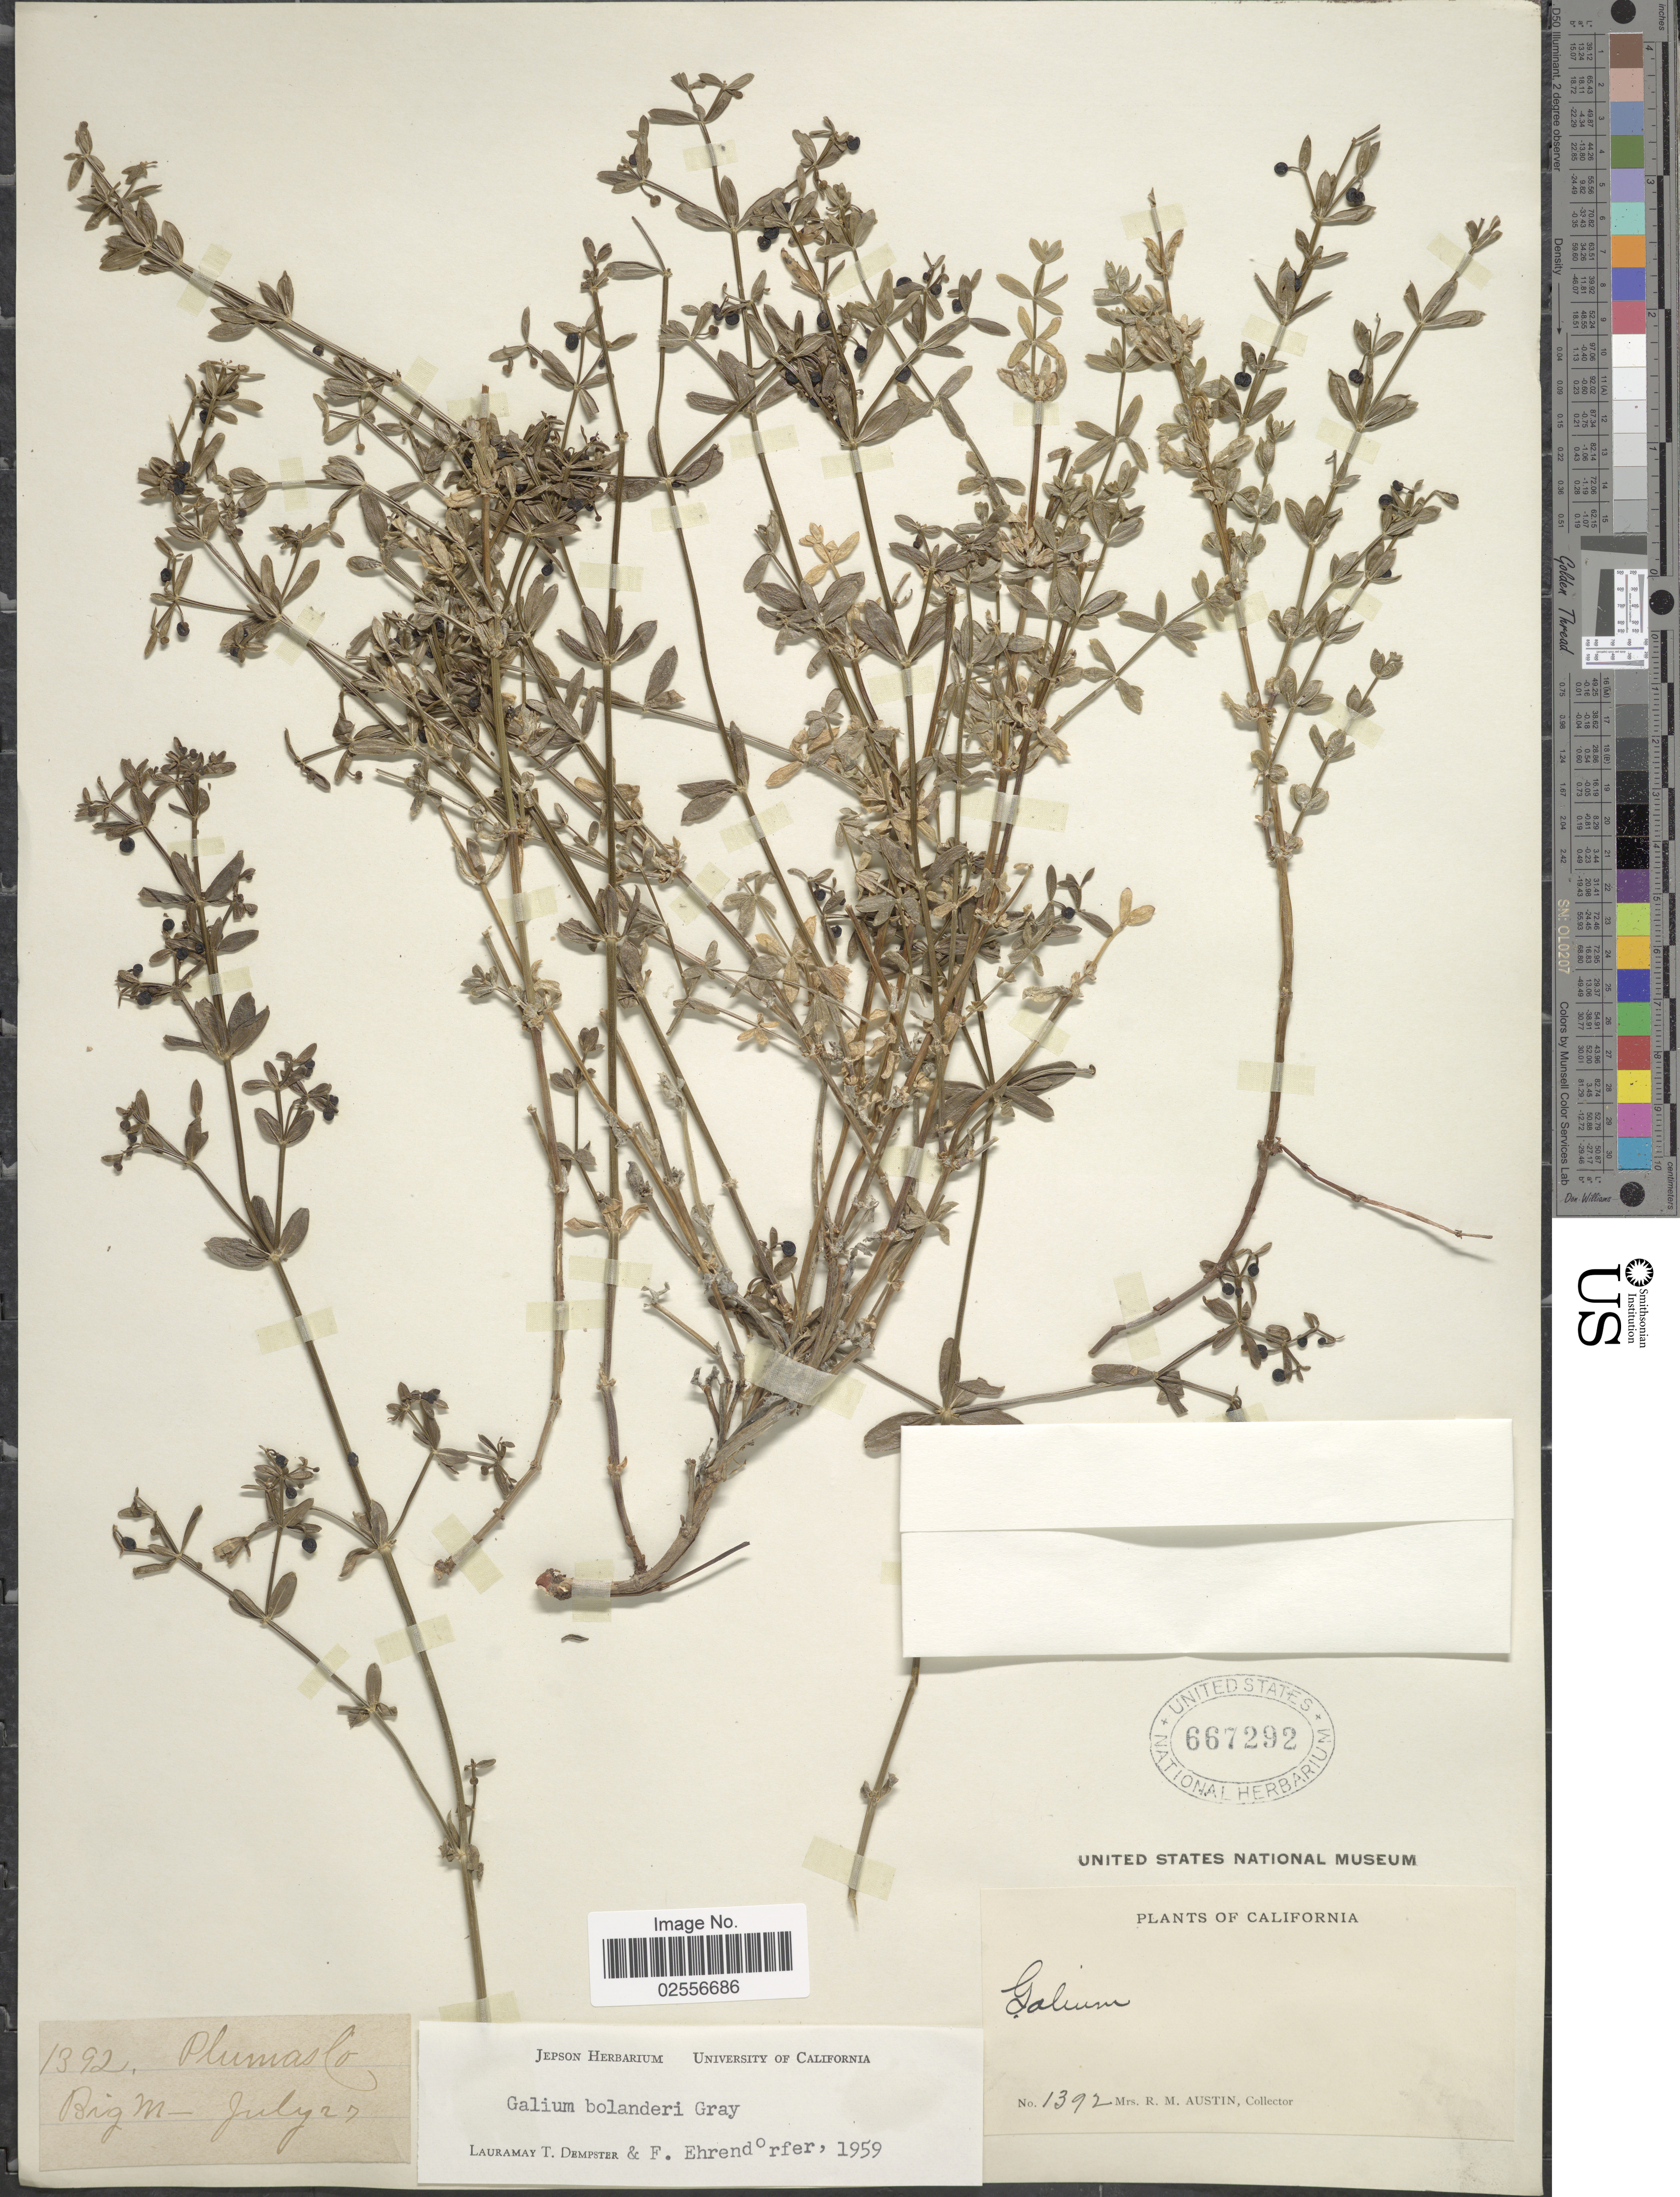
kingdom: Plantae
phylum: Tracheophyta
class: Magnoliopsida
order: Gentianales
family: Rubiaceae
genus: Galium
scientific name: Galium bolanderi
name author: A. Gray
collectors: R. Austin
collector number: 1392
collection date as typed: Transcribed d/m/y: /7/27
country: United States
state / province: California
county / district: Plumas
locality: Plumas Co. Big M.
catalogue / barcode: US 667292